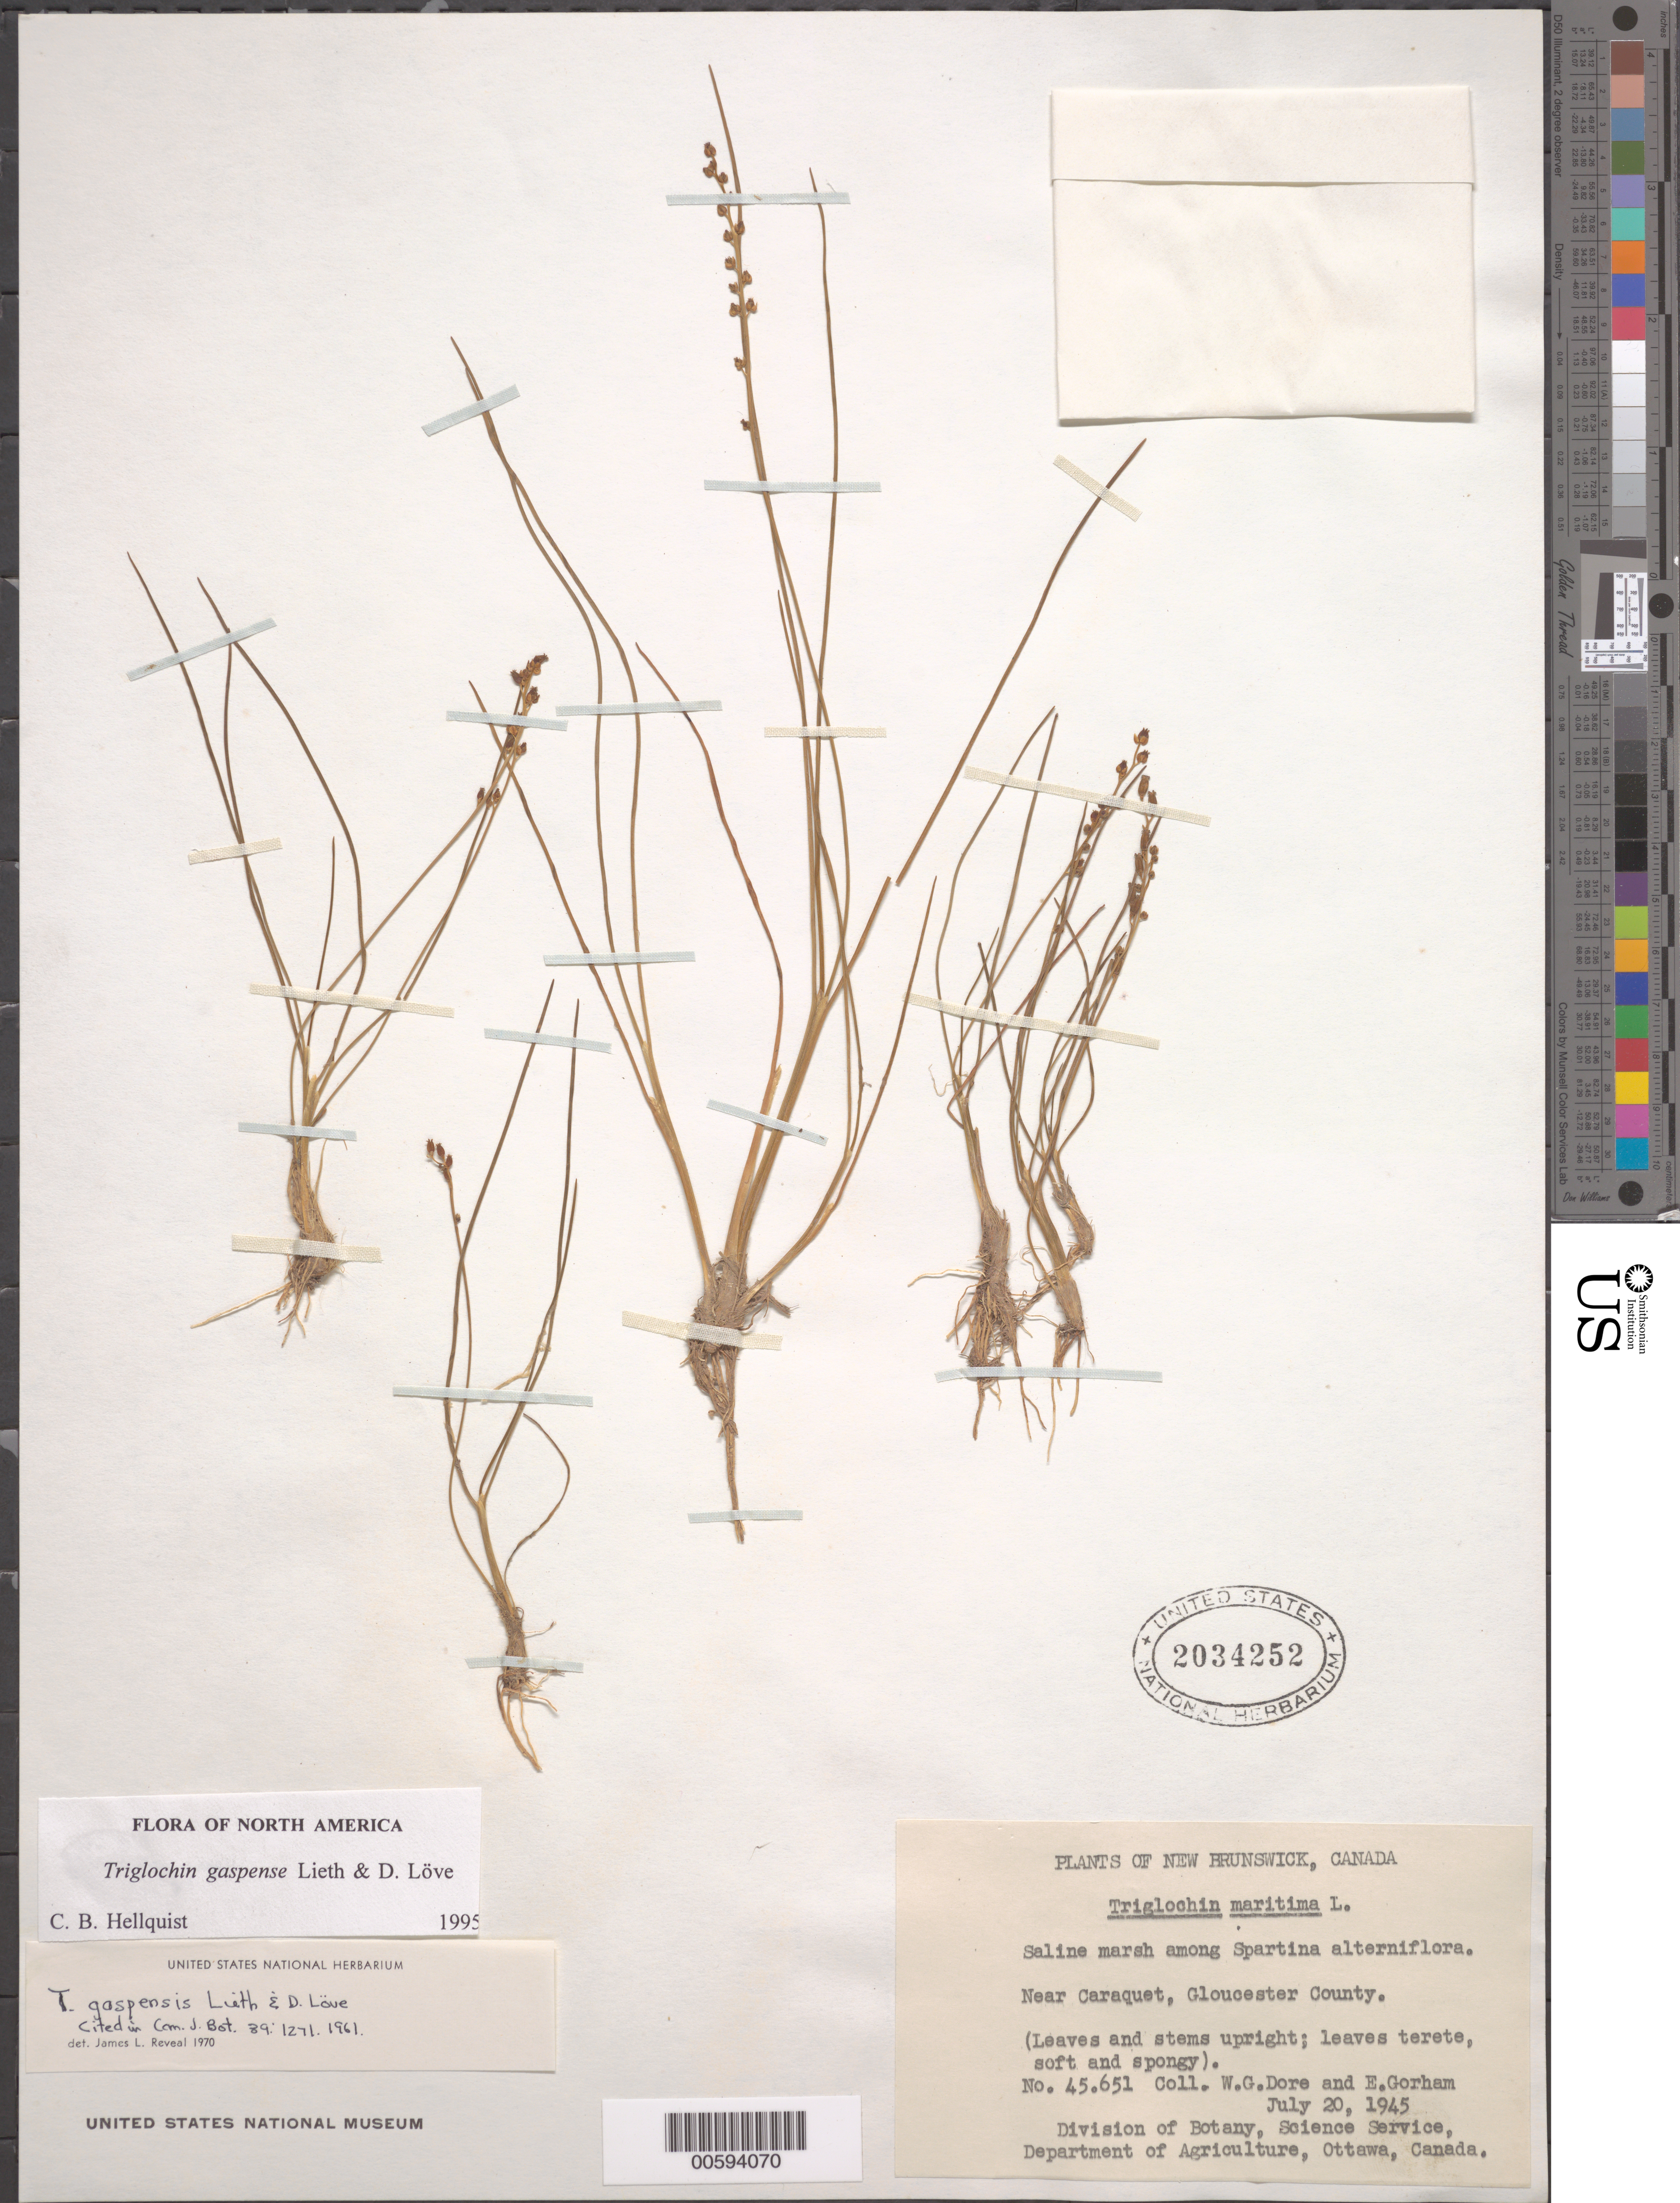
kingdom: Plantae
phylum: Tracheophyta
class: Liliopsida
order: Alismatales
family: Juncaginaceae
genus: Triglochin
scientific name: Triglochin concinna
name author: Davy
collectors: W. Dore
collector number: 45651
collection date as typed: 20 Jul 1945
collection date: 1945-07-20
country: Canada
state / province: New Brunswick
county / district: Gloucester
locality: Near Caraquet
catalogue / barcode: US 2034252